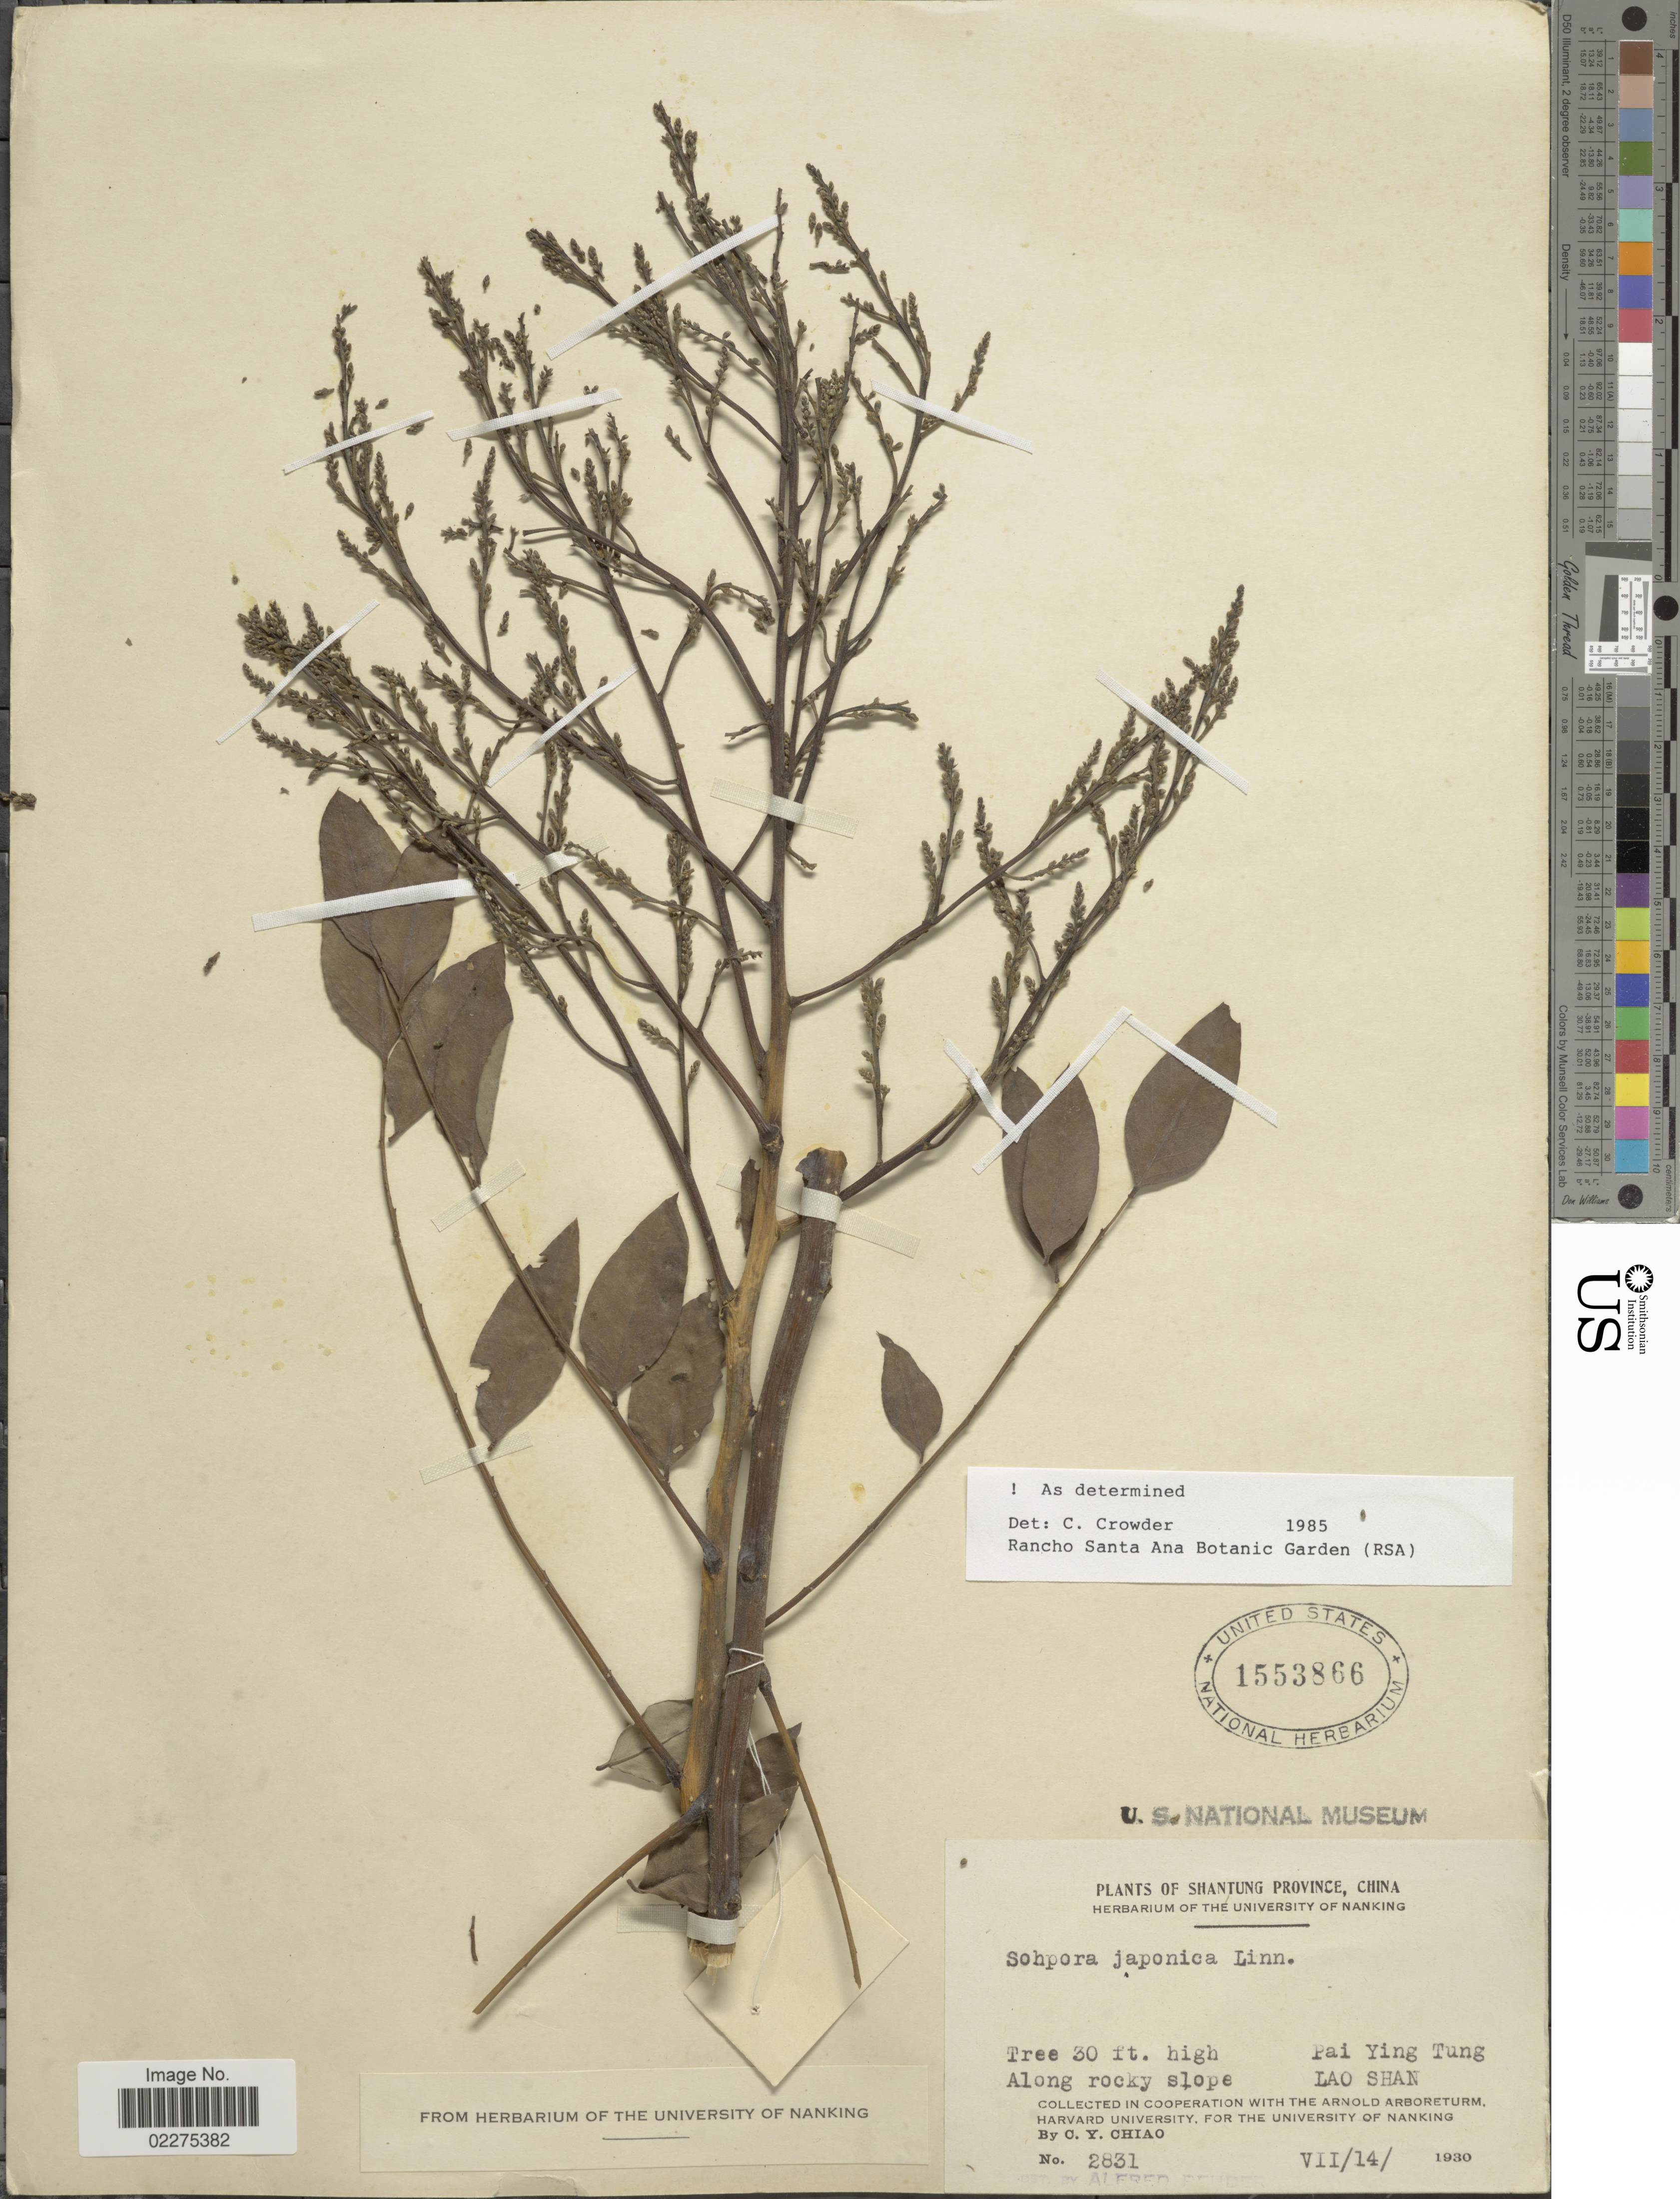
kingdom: Plantae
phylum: Tracheophyta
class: Magnoliopsida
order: Fabales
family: Fabaceae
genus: Sophora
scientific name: Sophora japonica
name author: L.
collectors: C. Y. Chiao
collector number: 2831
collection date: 1930-07-14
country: China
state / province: Shandong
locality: Shantung Province. Pai Ying Tung. Lao Shan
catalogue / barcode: US 1553866